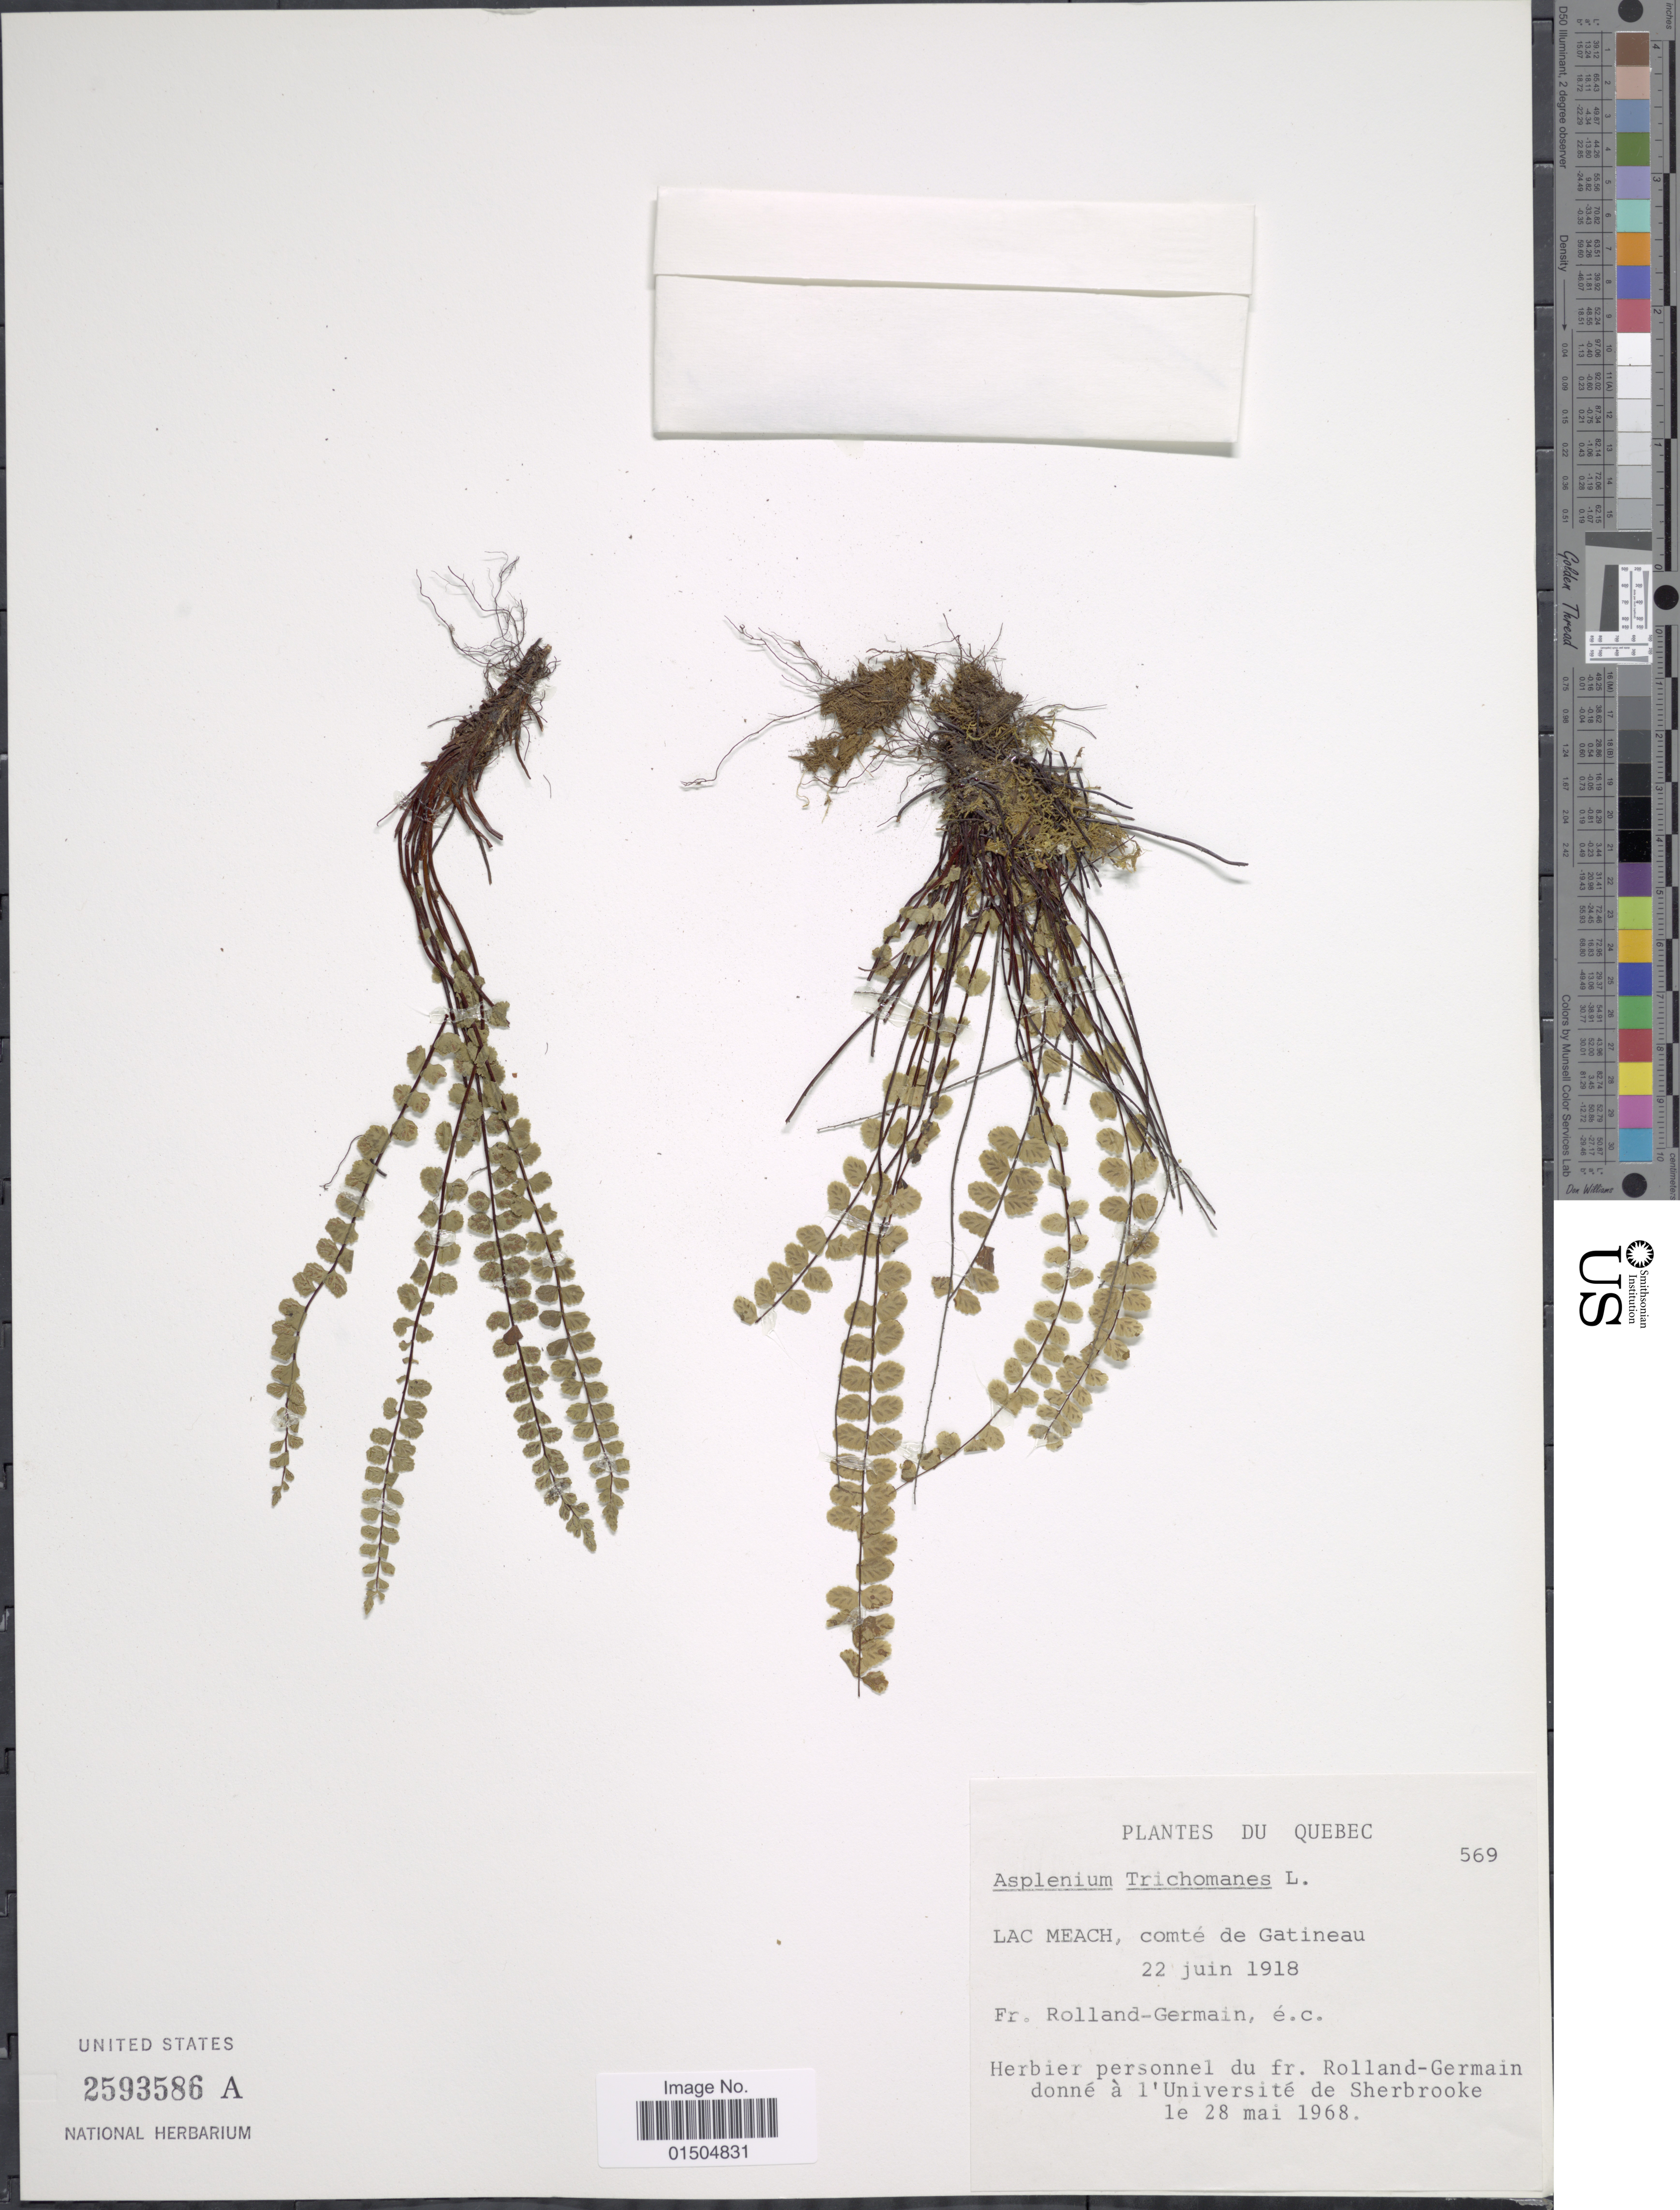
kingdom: Plantae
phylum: Tracheophyta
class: Polypodiopsida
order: Polypodiales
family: Aspleniaceae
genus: Asplenium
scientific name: Asplenium trichomanes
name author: L.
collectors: Rolland-Germain & et al.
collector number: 569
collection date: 1918-06-22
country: Canada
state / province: Quebec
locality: Lac Meach, comté de Gatineau.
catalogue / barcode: US 2593586A